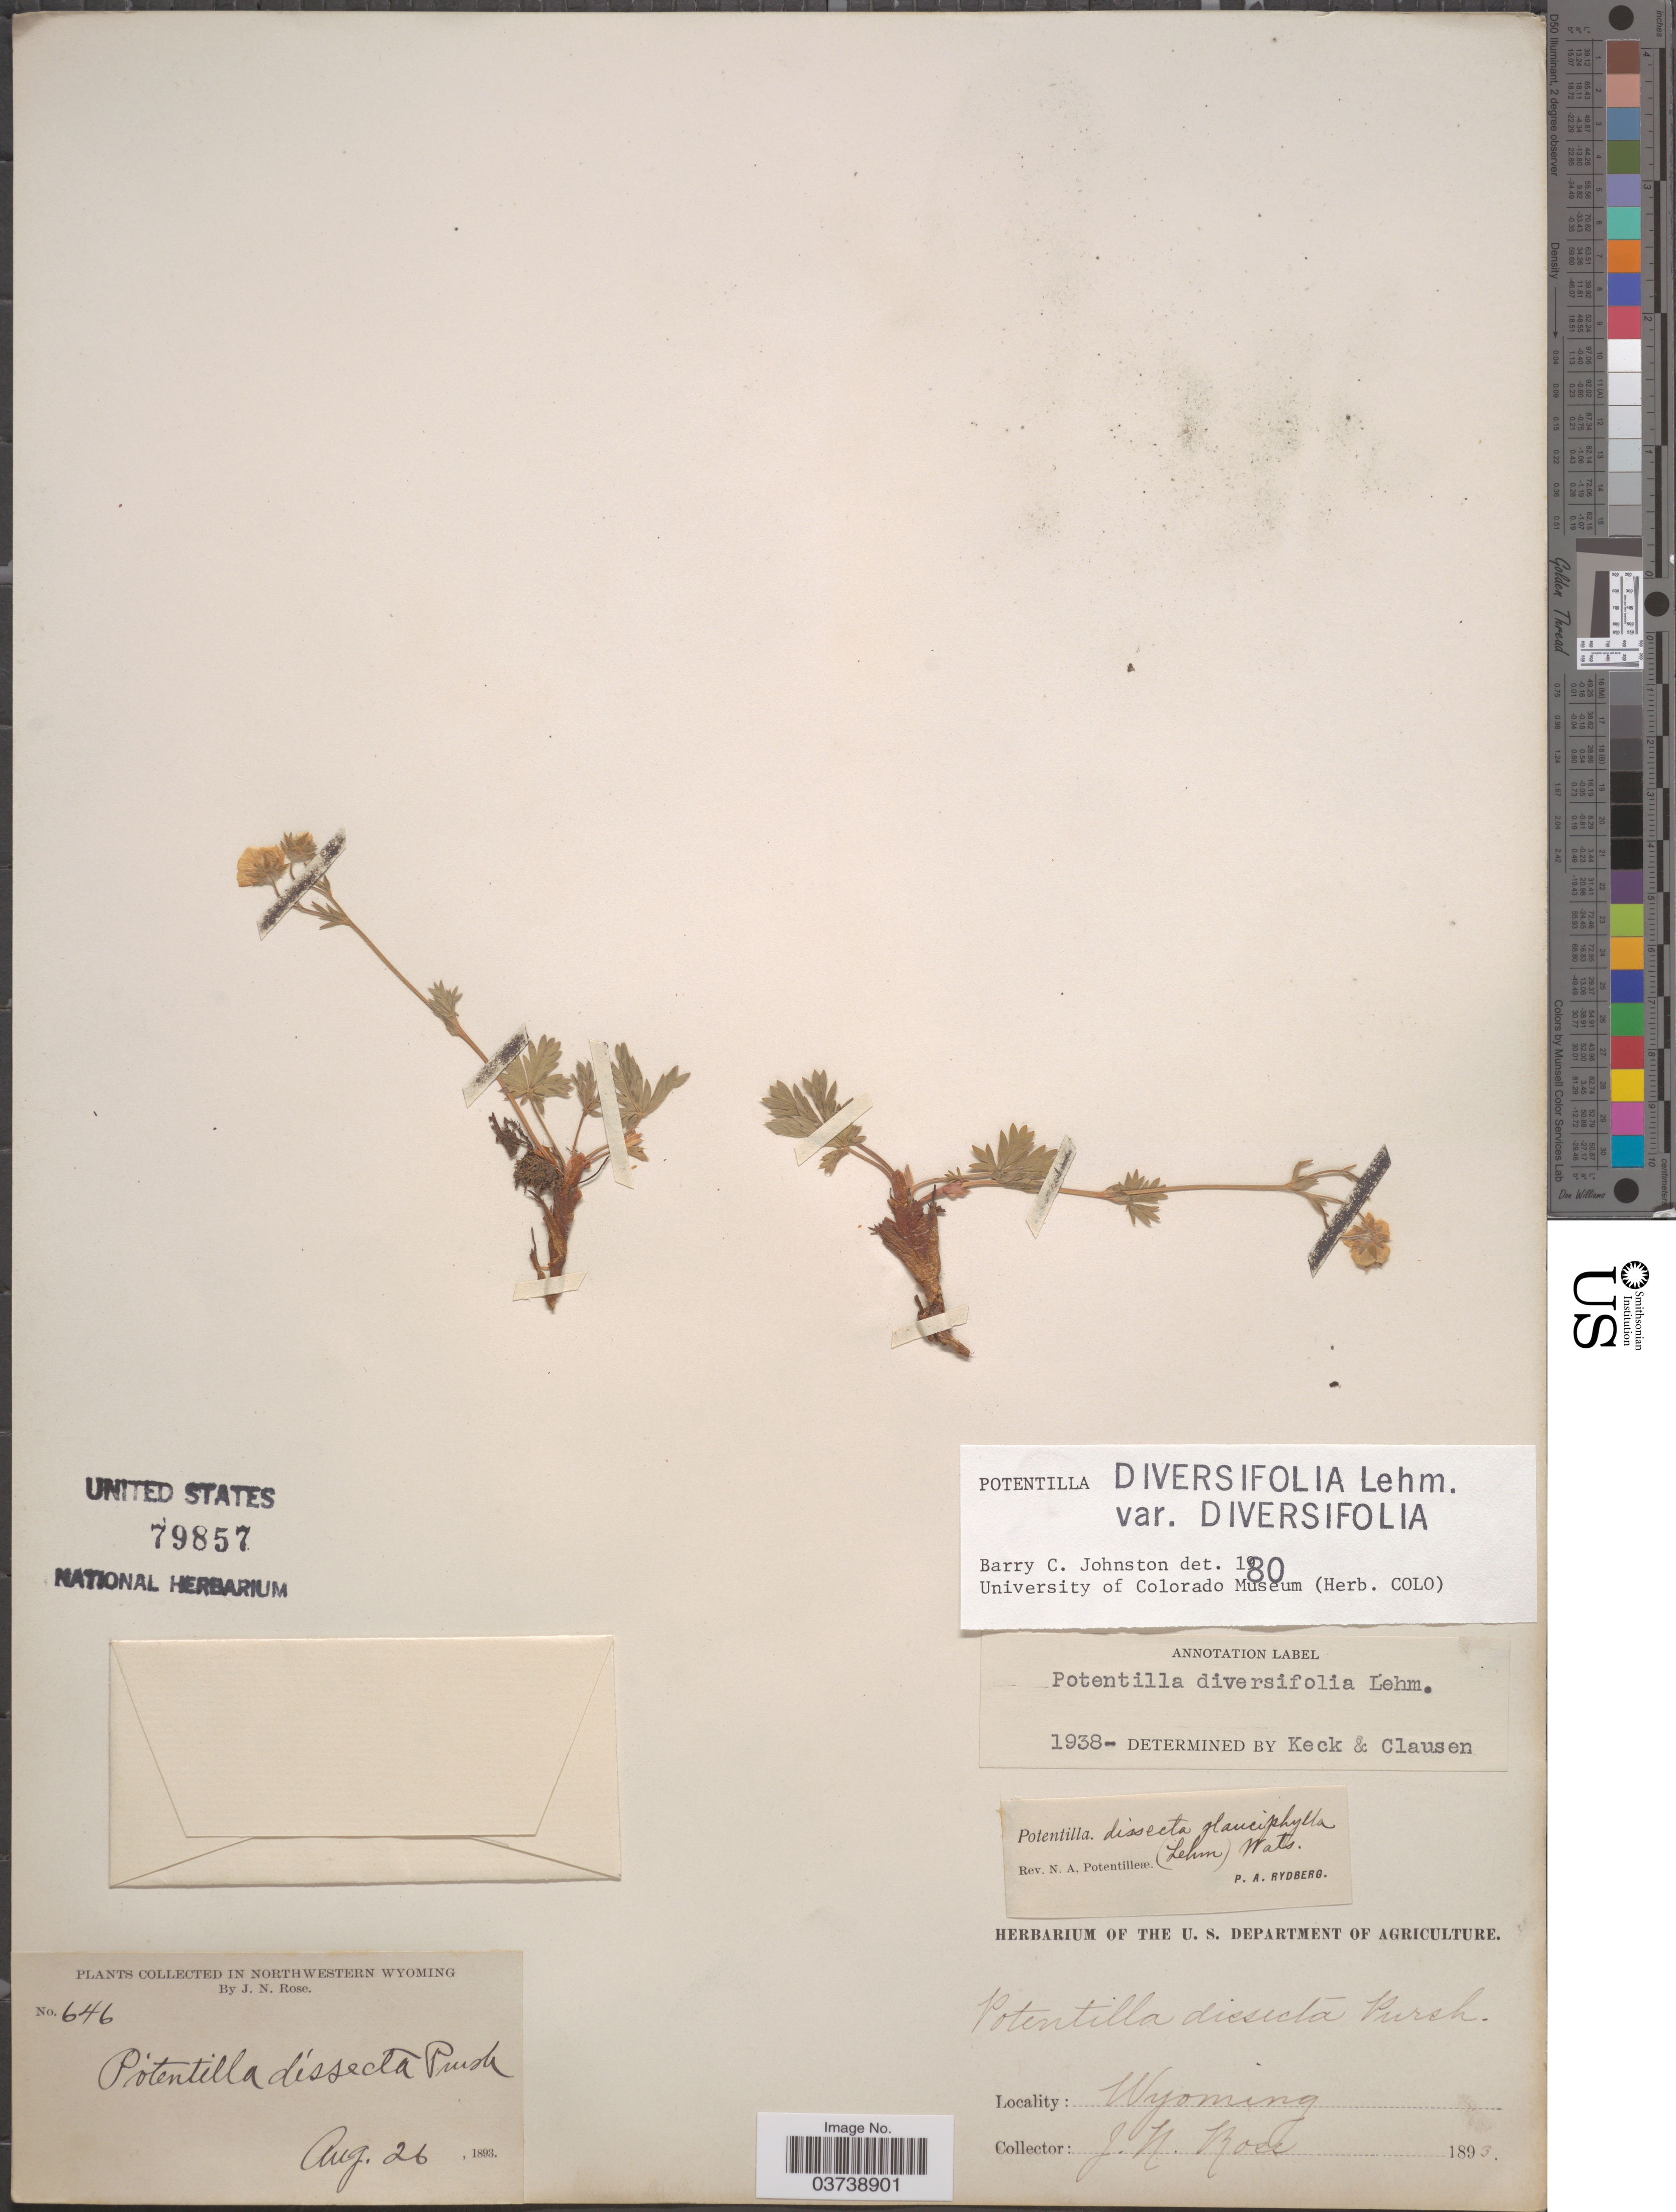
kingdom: Plantae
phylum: Tracheophyta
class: Magnoliopsida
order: Rosales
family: Rosaceae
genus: Potentilla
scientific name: Potentilla diversifolia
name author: Lehm.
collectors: J. N. Rose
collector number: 646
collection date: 1893-08-26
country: United States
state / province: Wyoming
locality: In Northwestern Wyoming.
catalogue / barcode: US 79857